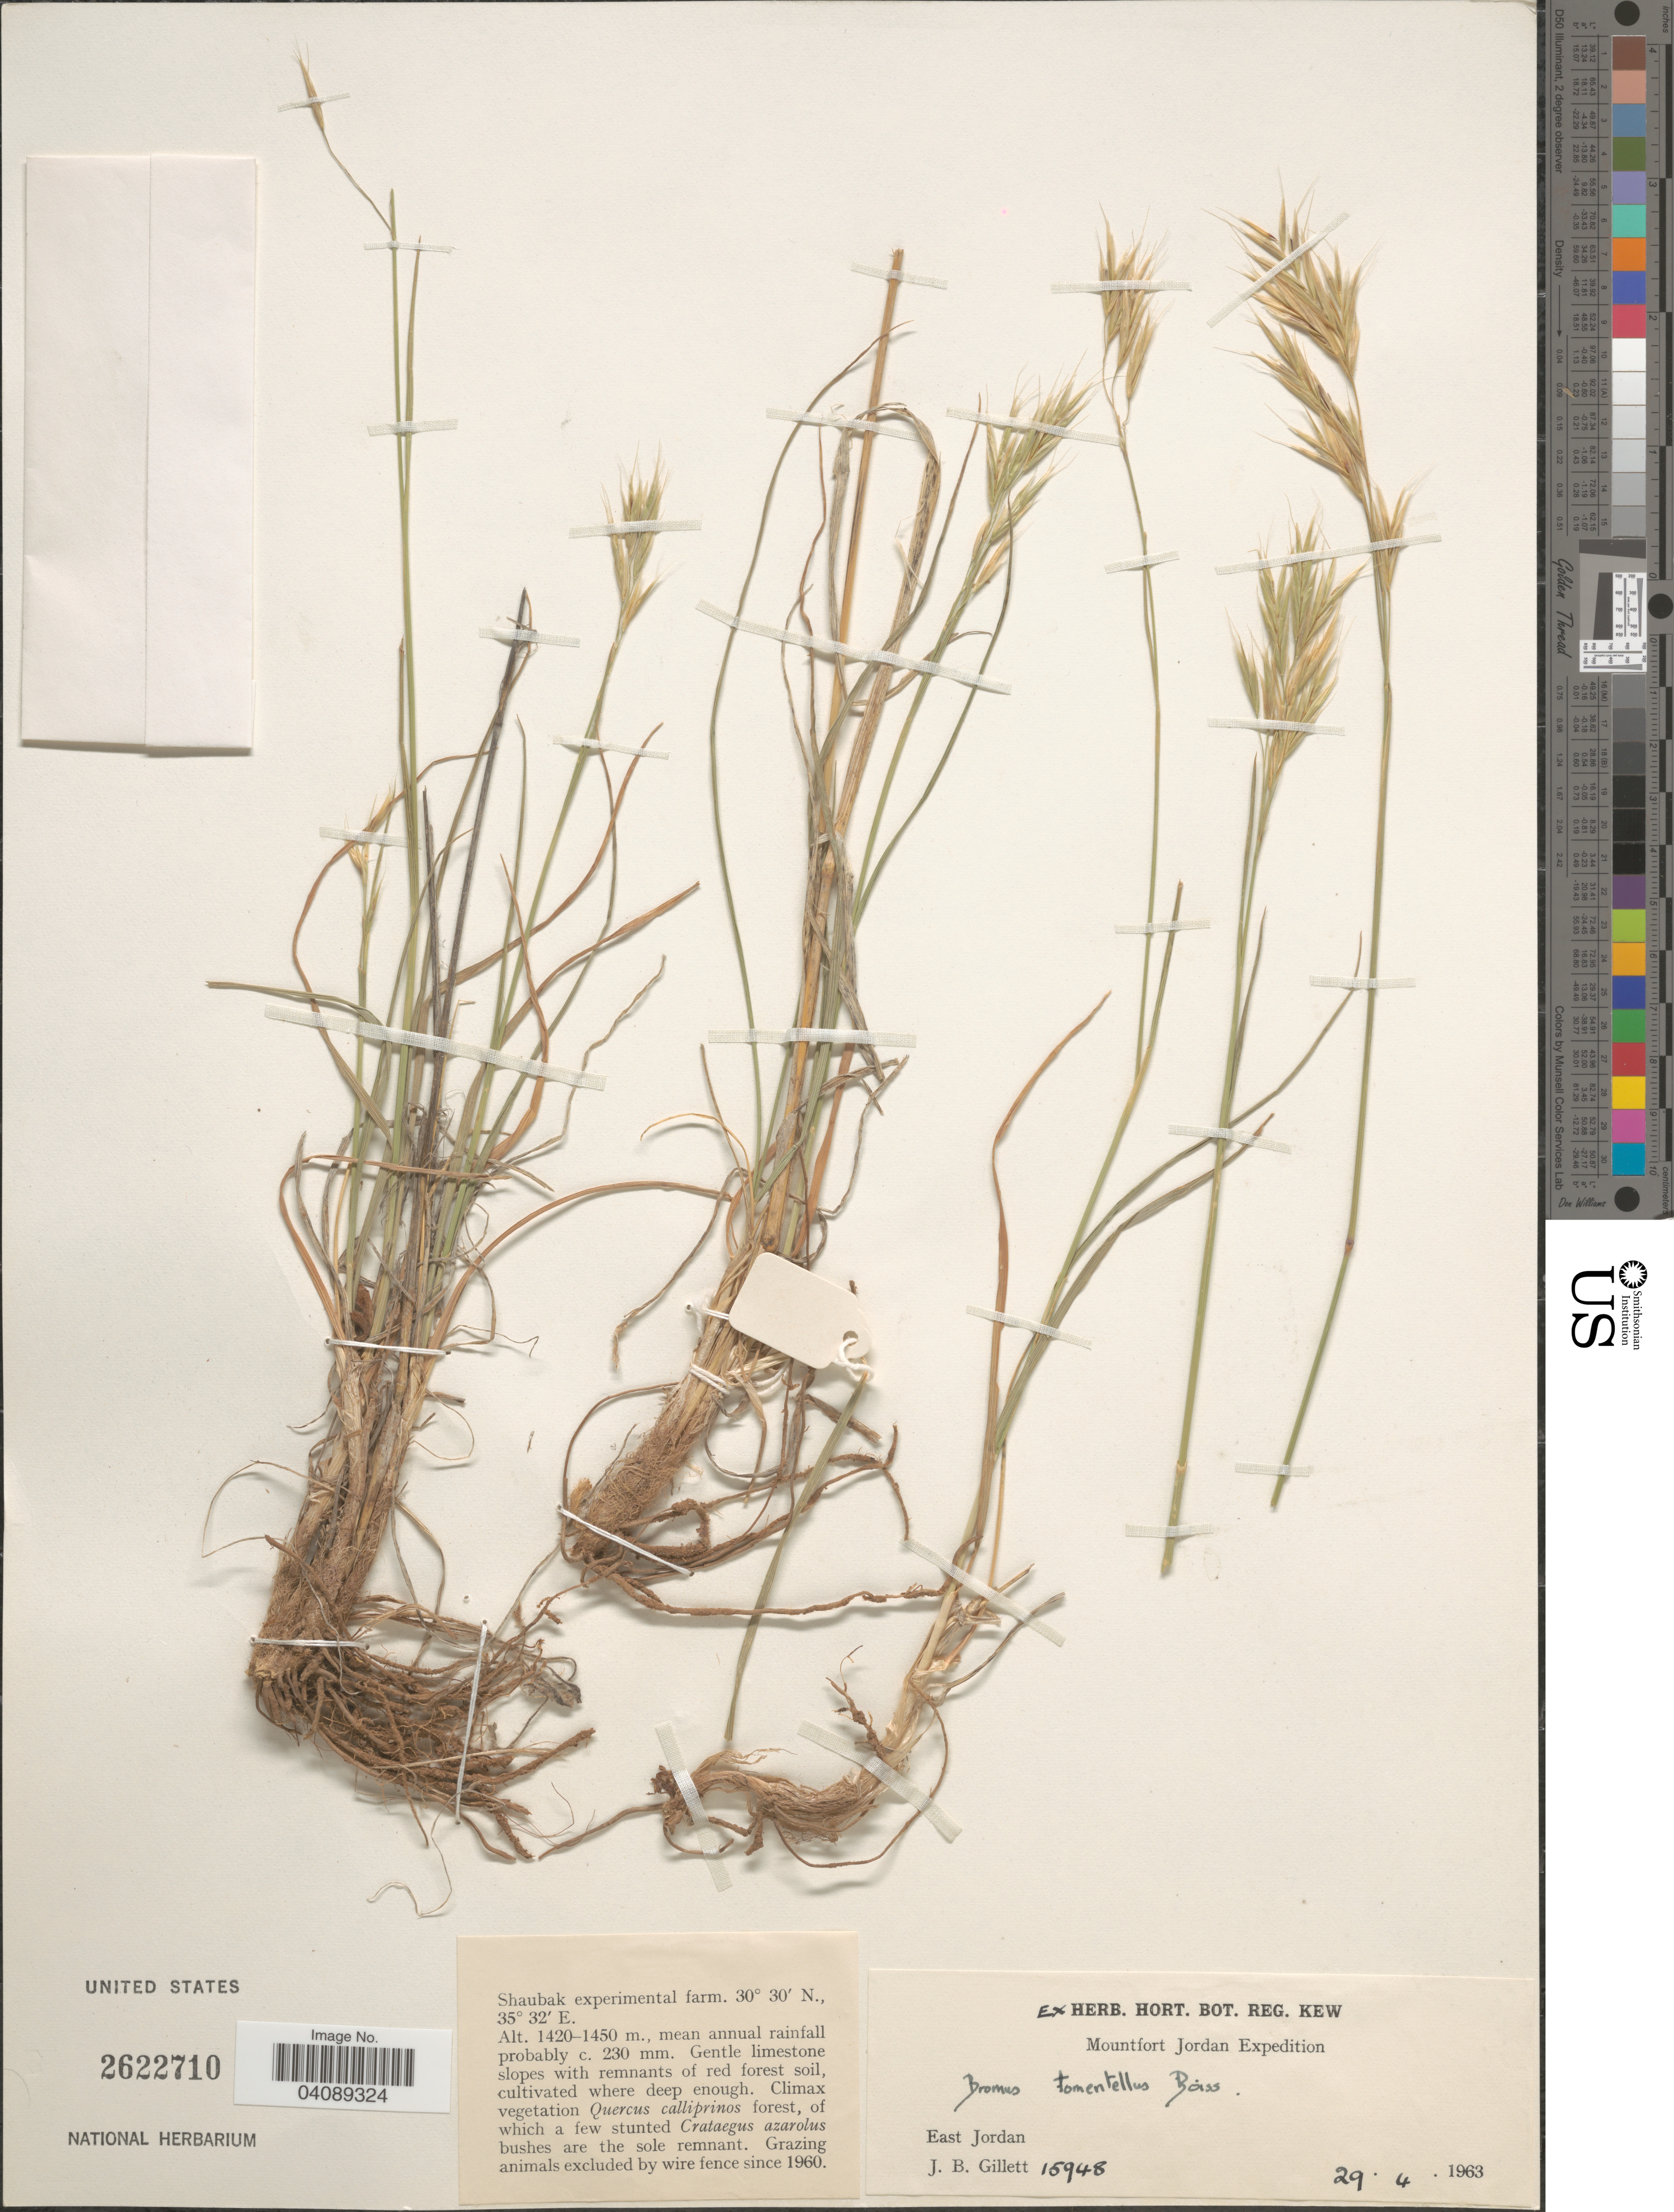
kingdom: Plantae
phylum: Tracheophyta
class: Liliopsida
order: Poales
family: Poaceae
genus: Bromus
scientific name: Bromus tomentellus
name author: Boiss.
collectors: J. B. Gillett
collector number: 15948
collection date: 1963-04-29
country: Jordan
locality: Mountfort Jordan Expedition. East Jordan. Shaubak experimental farm.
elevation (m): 1420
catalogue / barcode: US 2622710